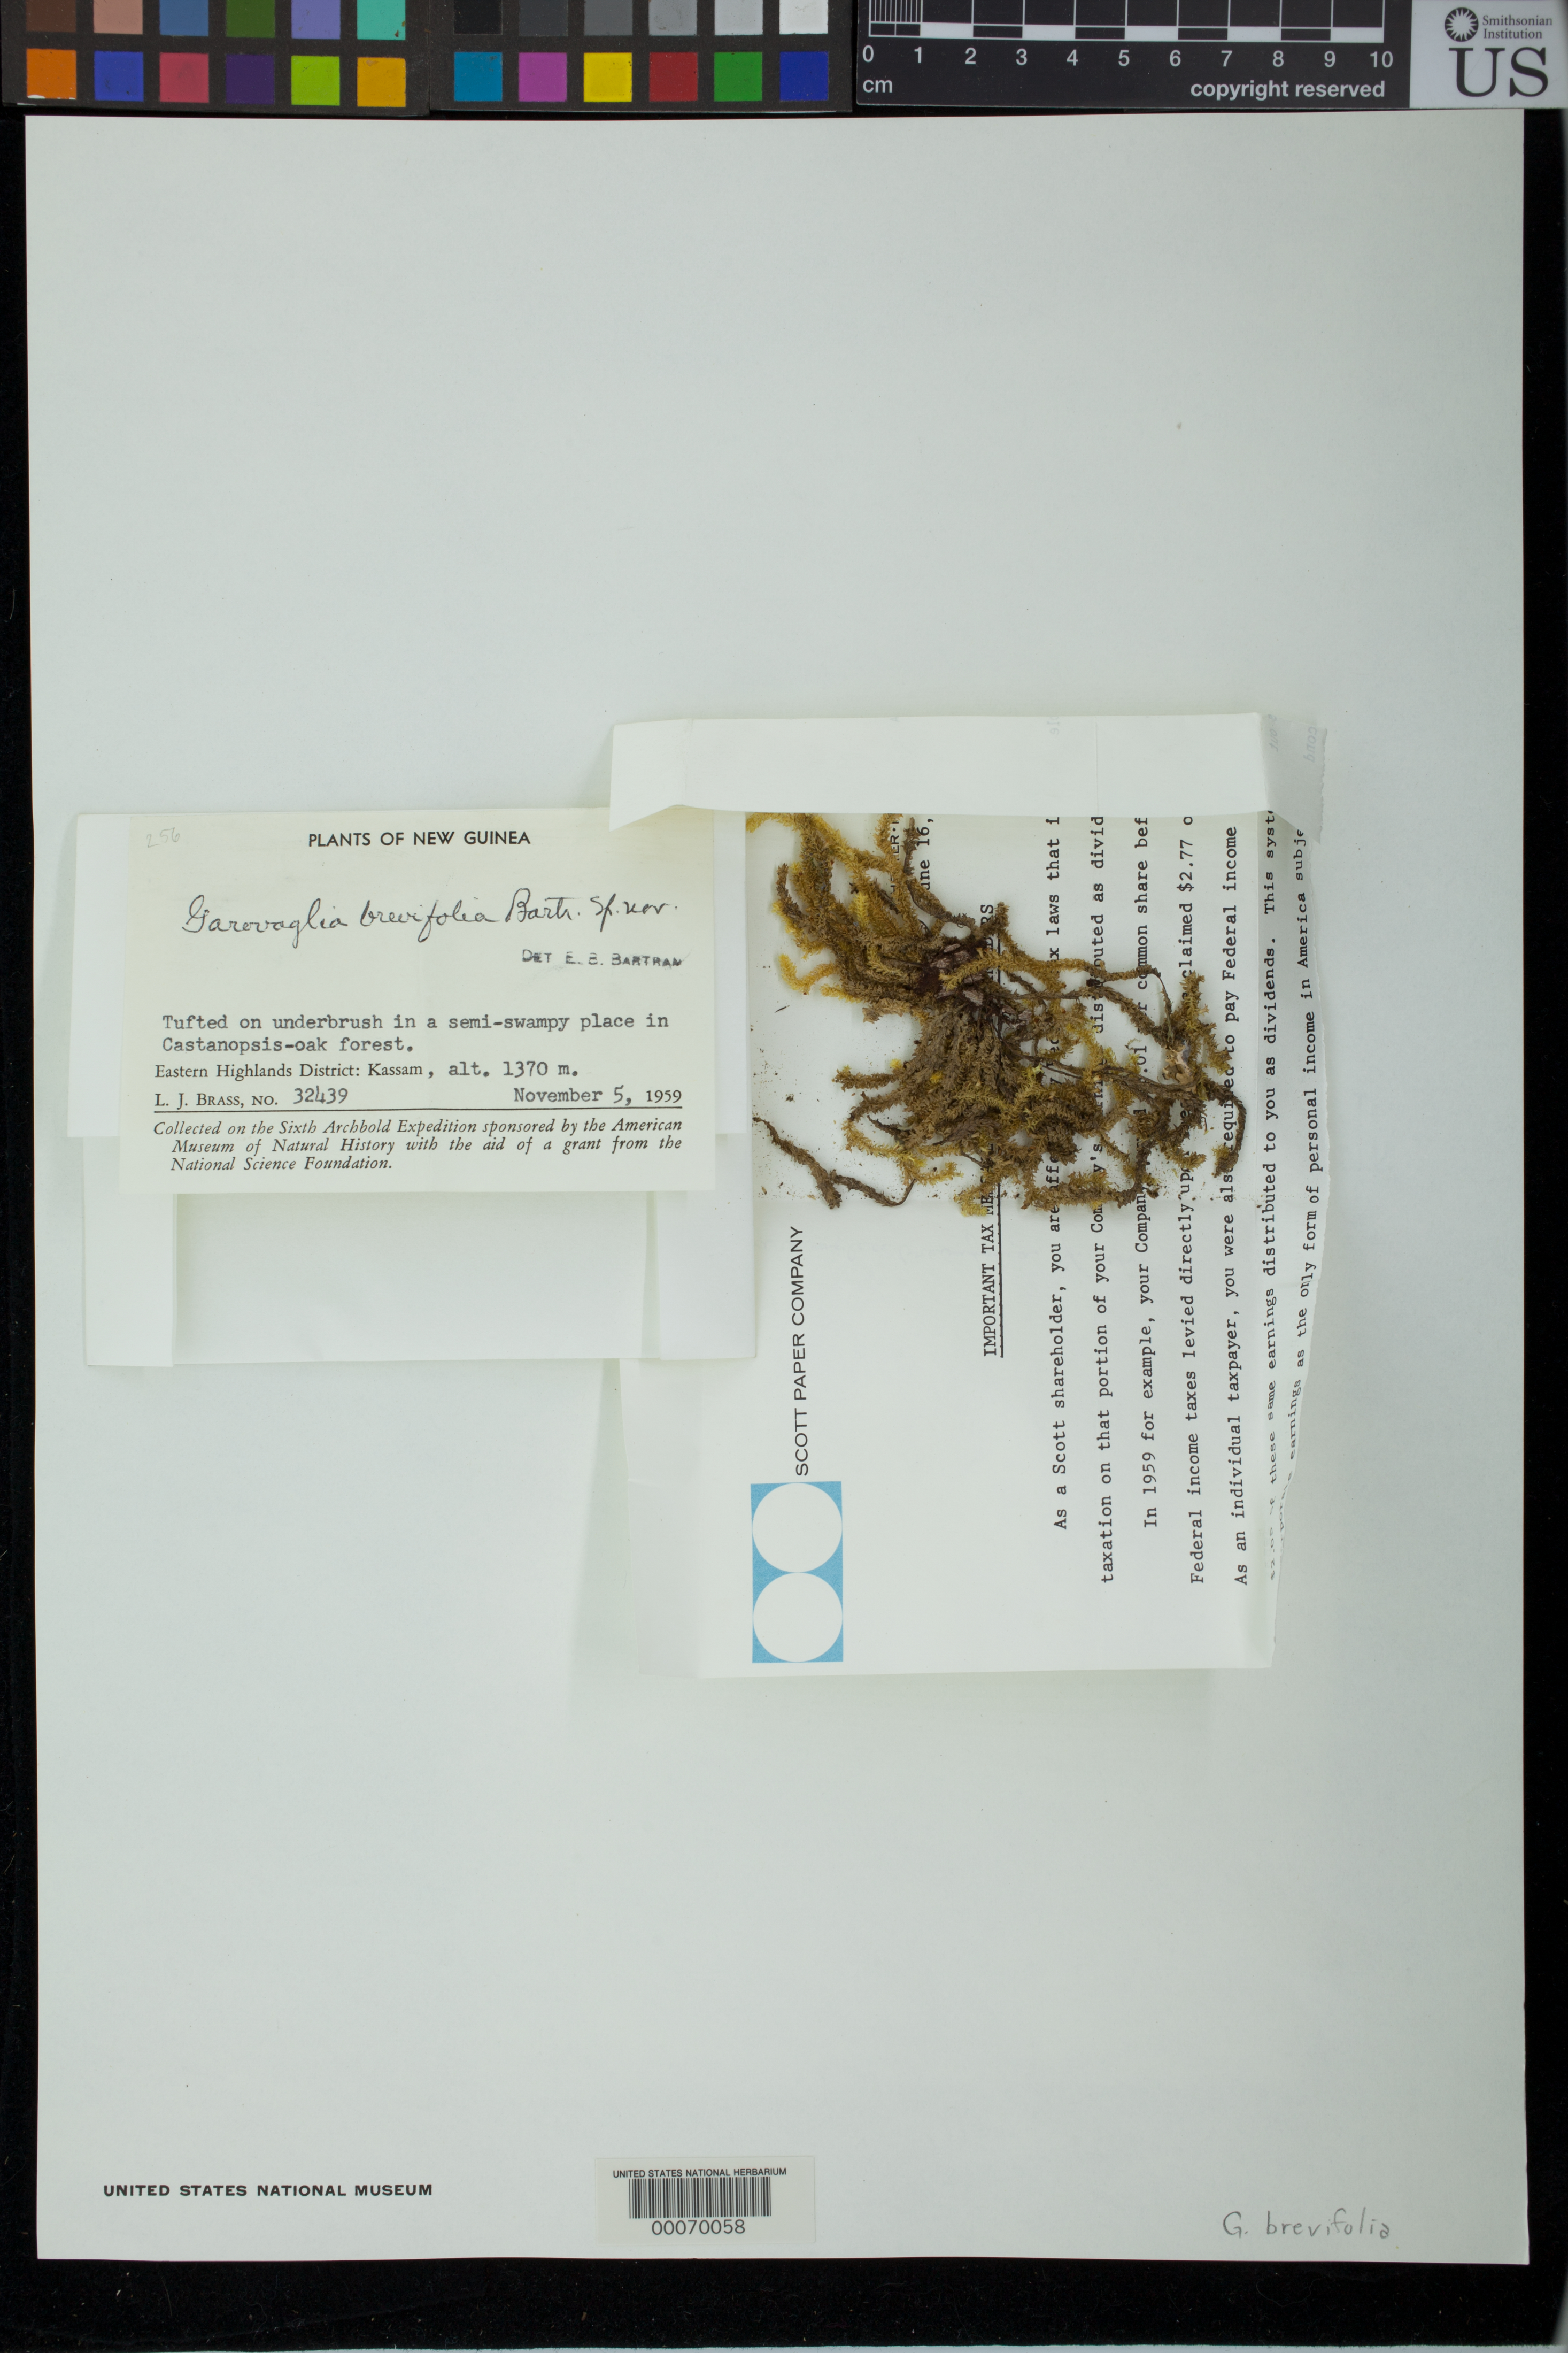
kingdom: Plantae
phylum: Bryophyta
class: Bryopsida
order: Hypnales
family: Pterobryaceae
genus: Garovaglia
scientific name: Garovaglia brevifolia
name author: E.B. Bartram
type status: Holotype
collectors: L. J. Brass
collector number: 32439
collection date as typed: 05 Nov 1959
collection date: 1959-11-05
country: Papua New Guinea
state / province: Eastern Highlands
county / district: Kassam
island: New Guinea